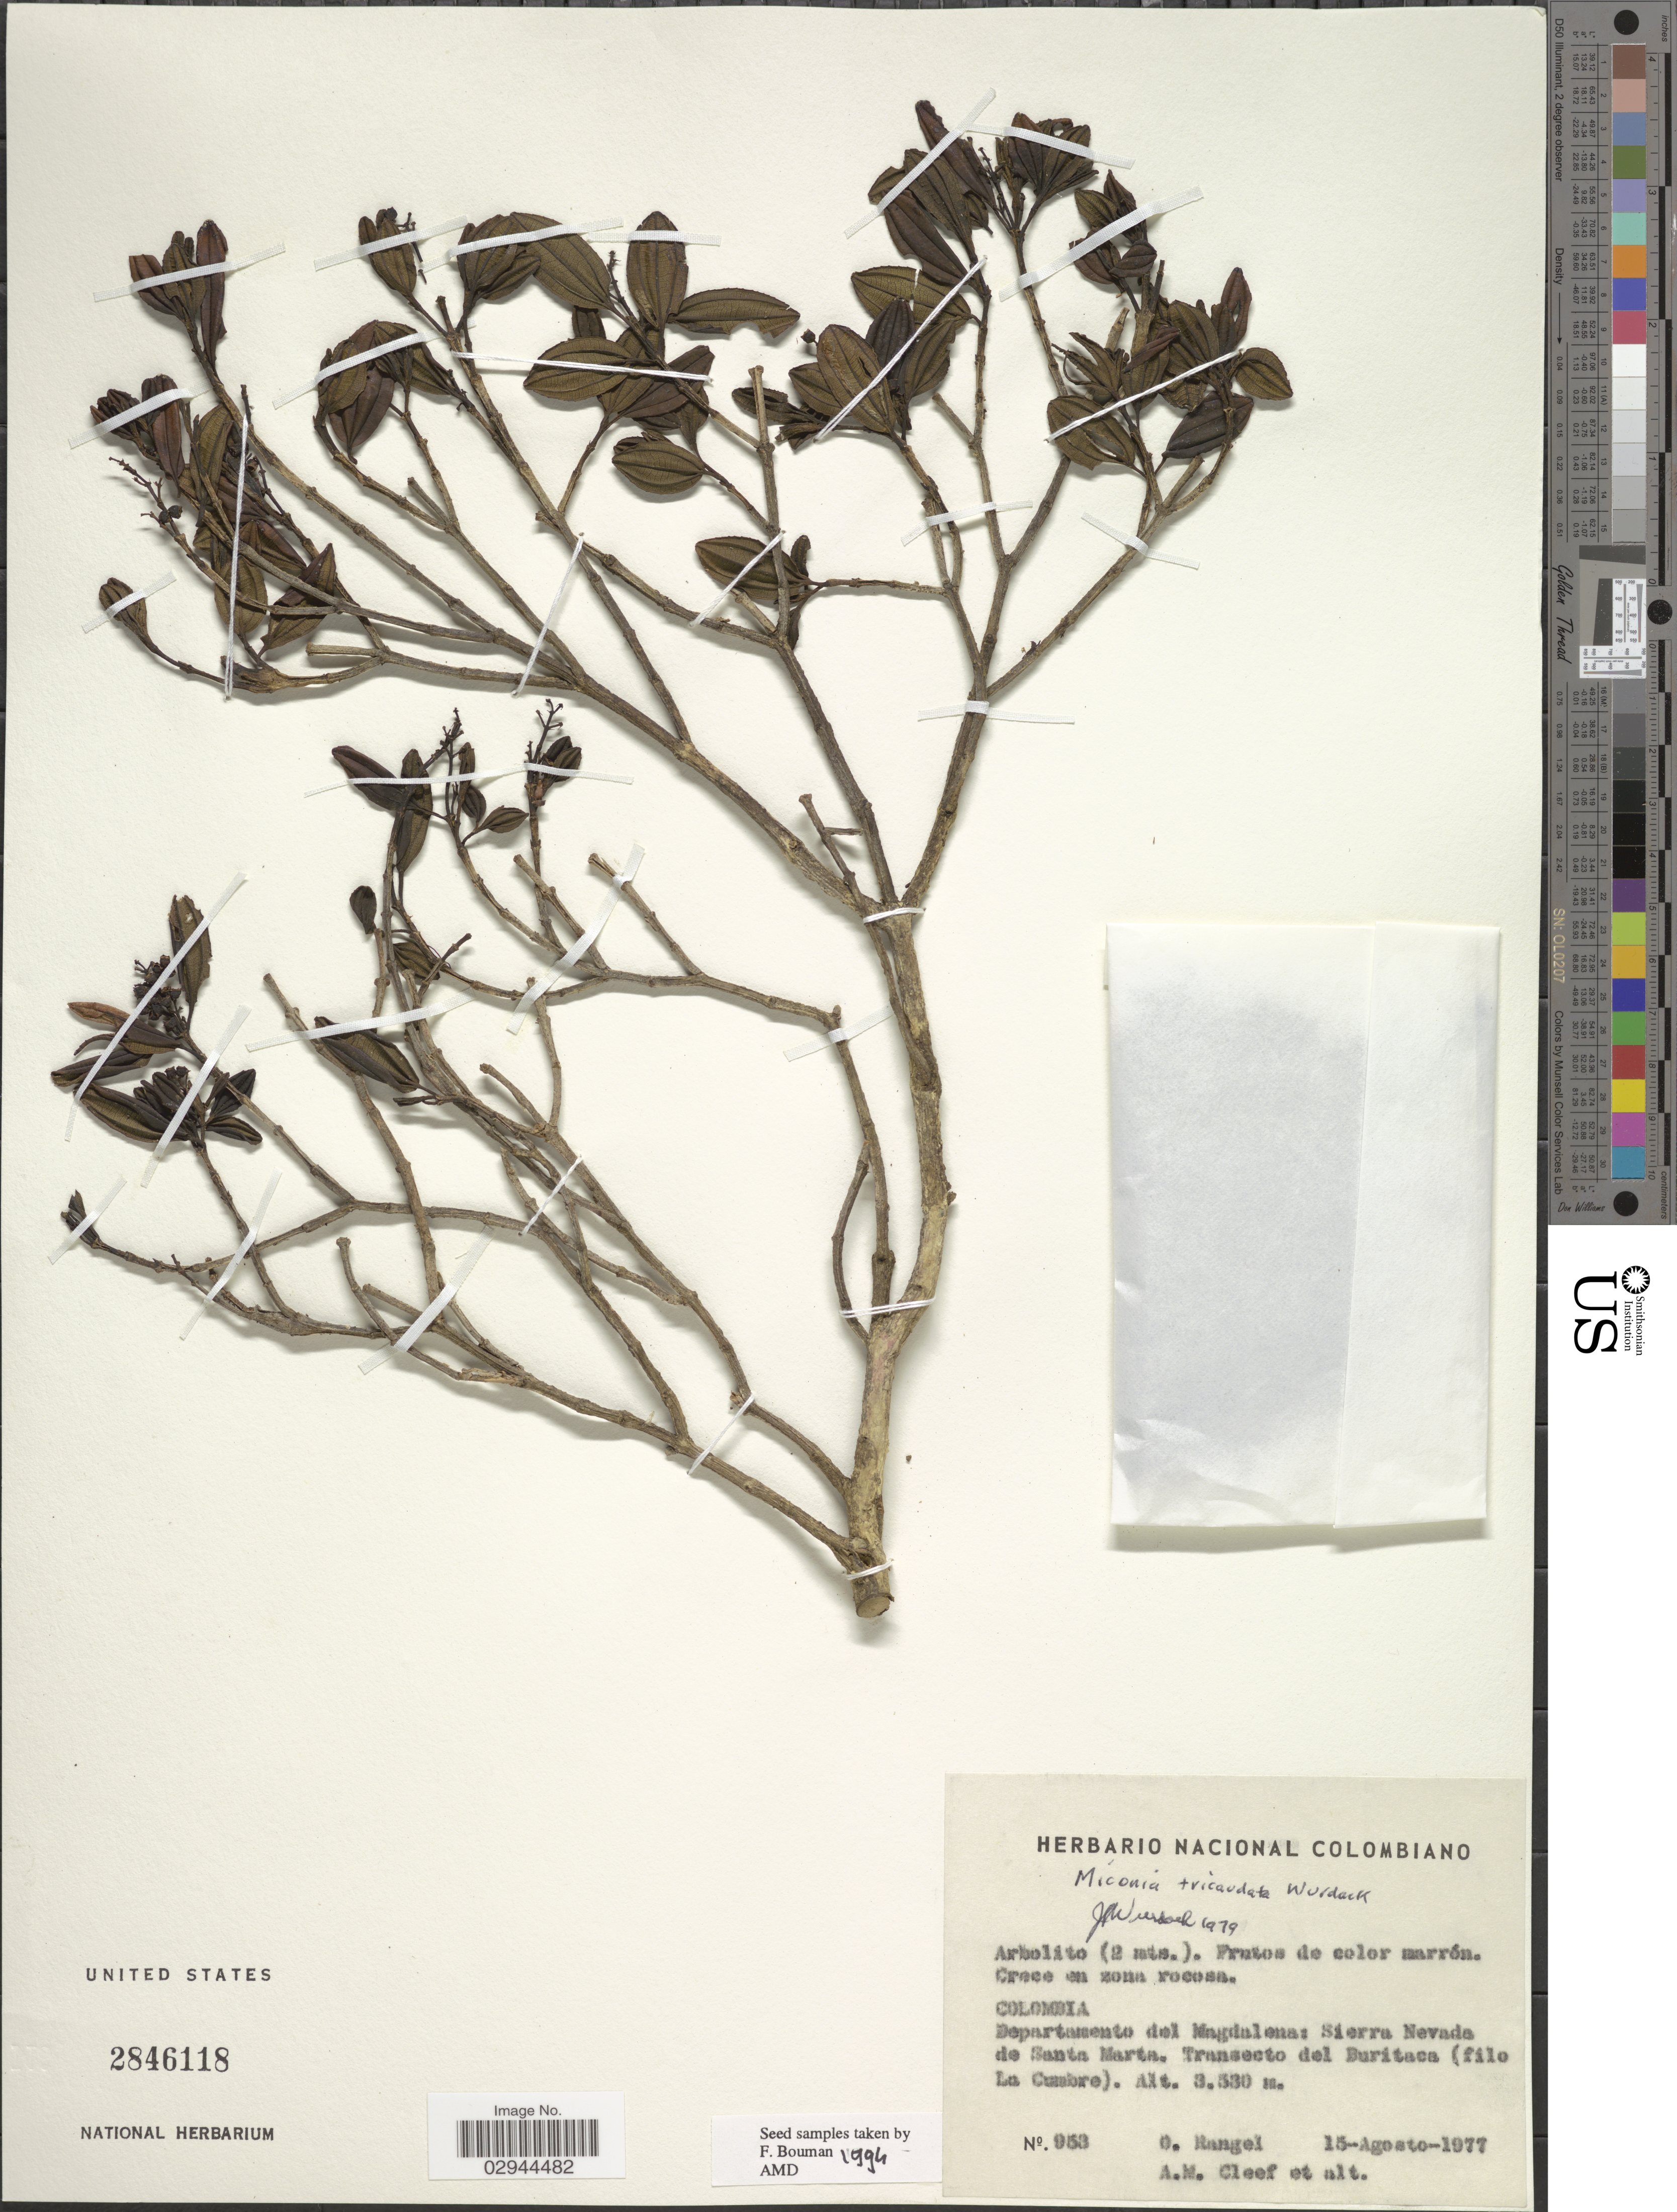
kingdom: Plantae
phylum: Tracheophyta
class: Magnoliopsida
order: Myrtales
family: Melastomataceae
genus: Miconia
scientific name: Miconia tricaudata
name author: Wurdack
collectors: O. Rangel, A. M. Cleef & et al.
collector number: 953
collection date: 1977-08-15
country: Colombia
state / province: Magdalena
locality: Departamento del Magdalena: Sierra Nevada de Santa Marta. Transecto del Buritaca (filo La Cumbre).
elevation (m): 3530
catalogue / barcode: US 2846118